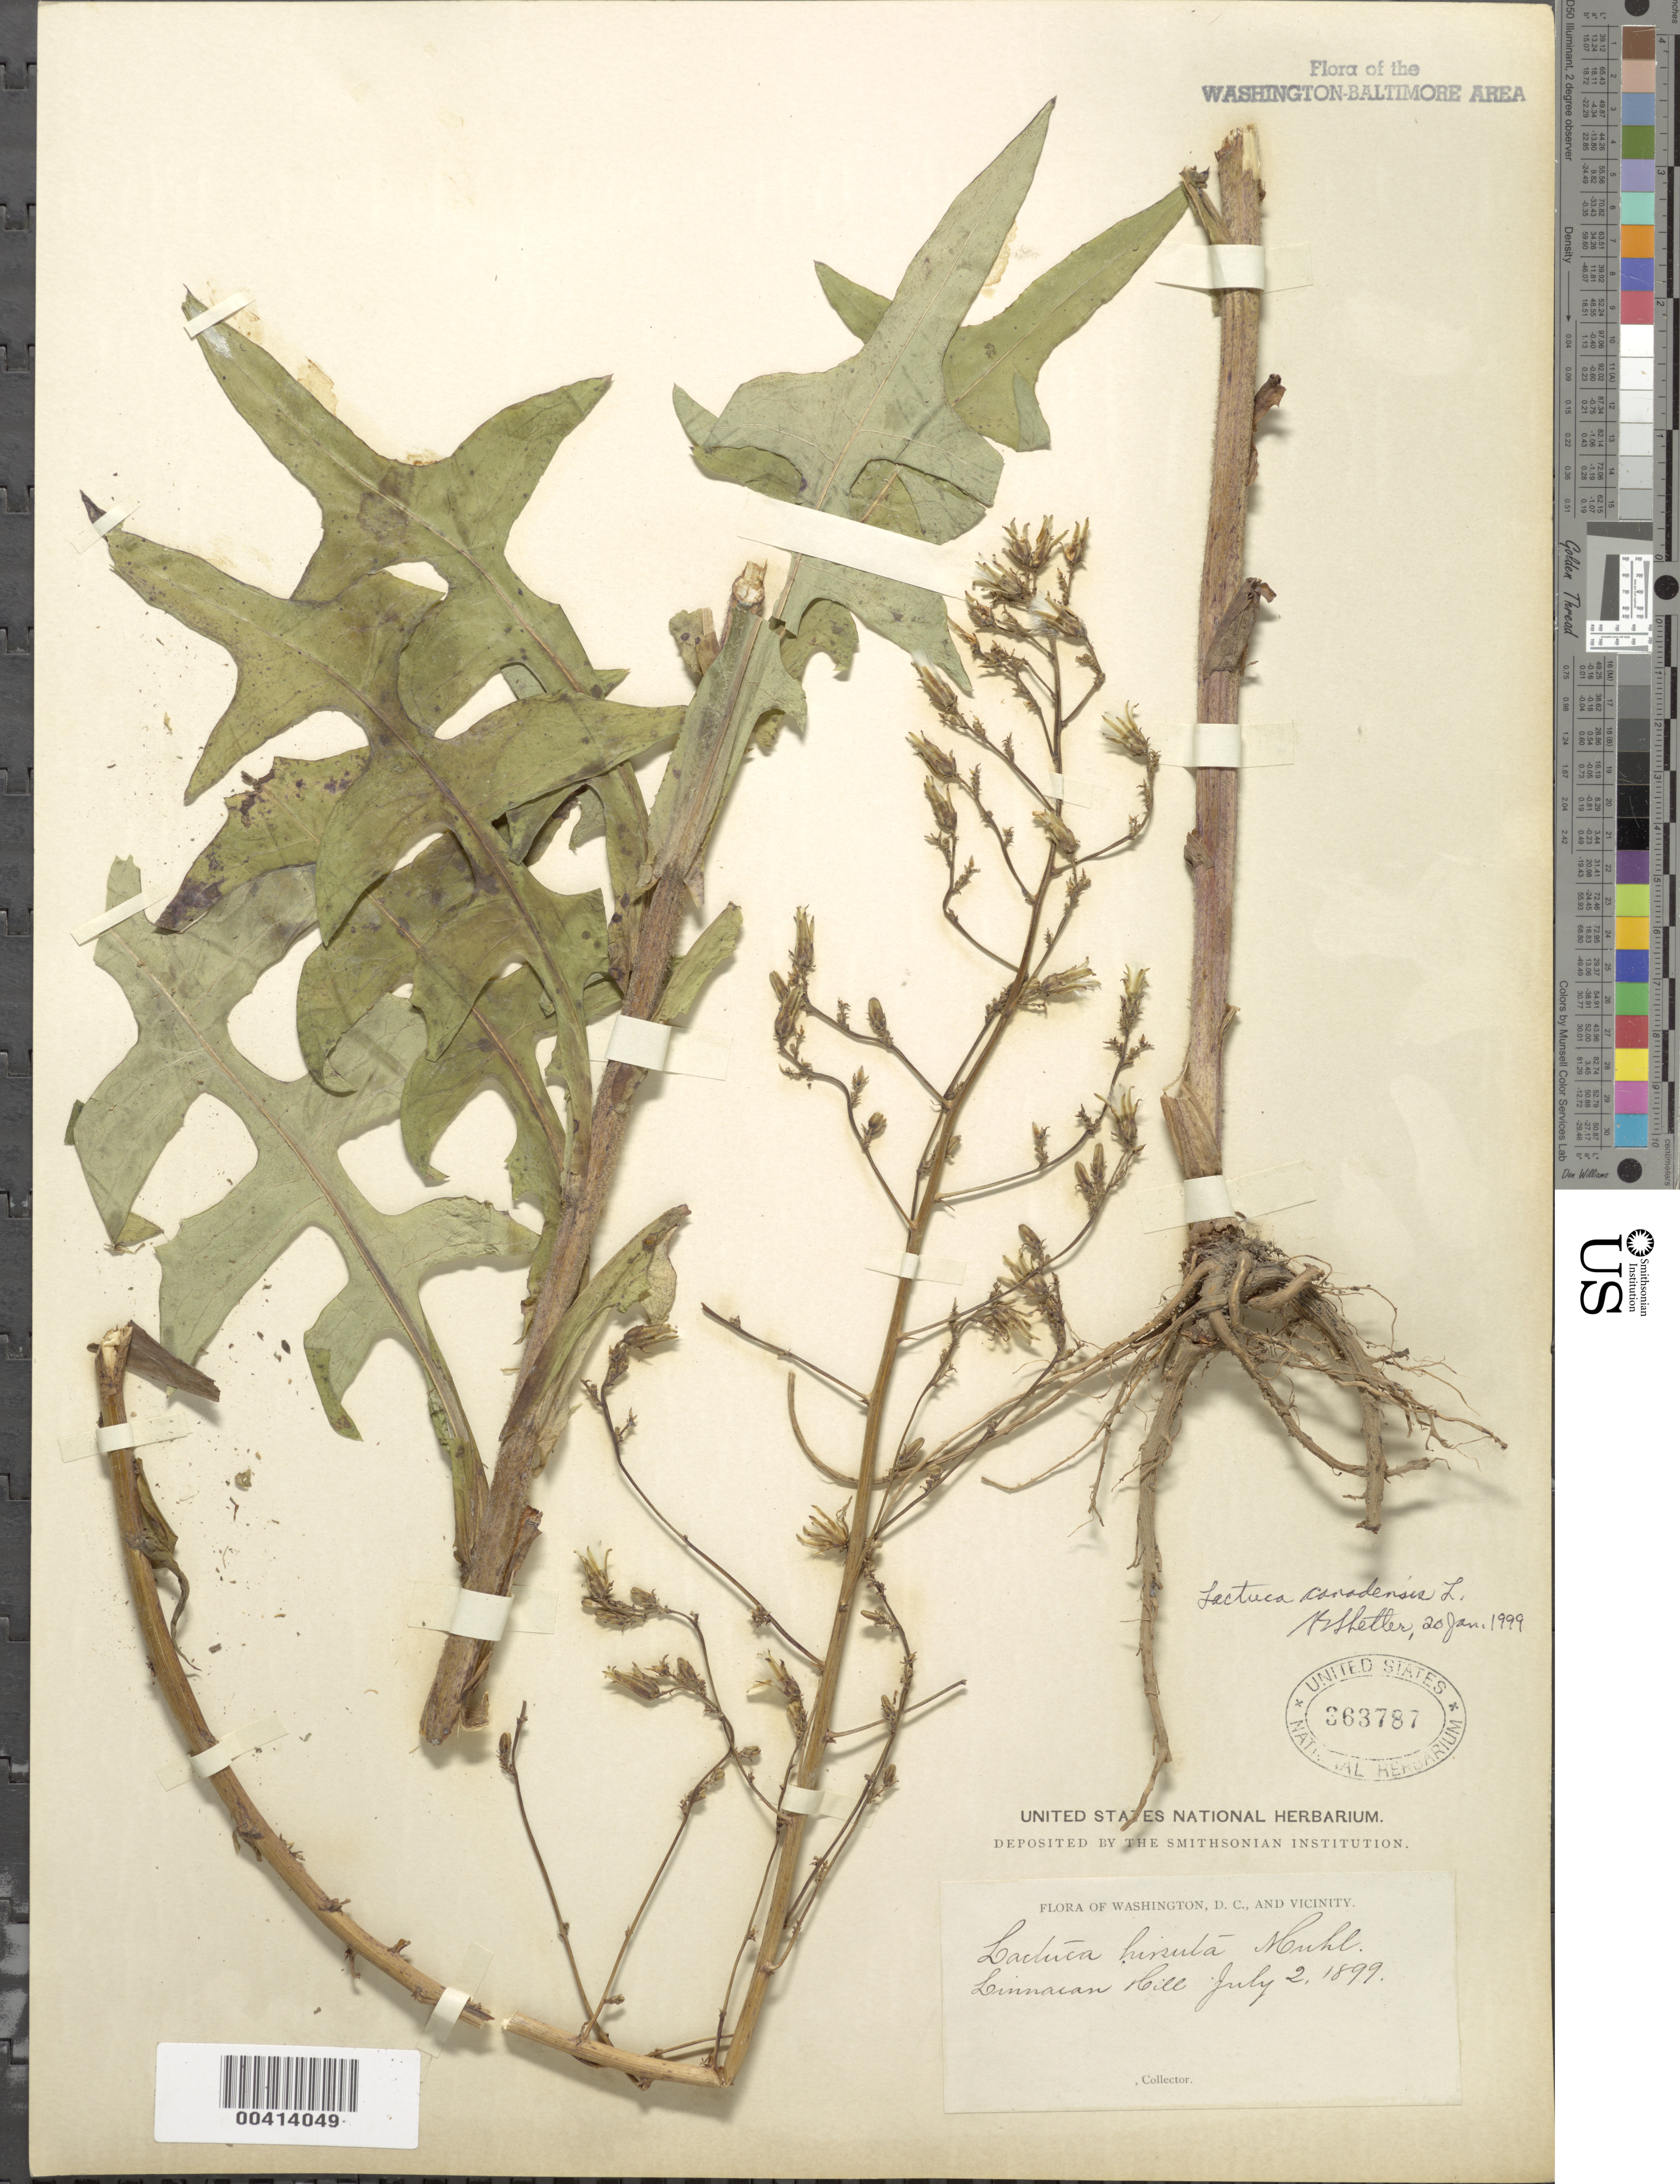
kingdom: Plantae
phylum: Tracheophyta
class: Magnoliopsida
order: Asterales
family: Asteraceae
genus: Lactuca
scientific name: Lactuca canadensis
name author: L.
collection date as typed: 02 Jul 1899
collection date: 1899-07-02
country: United States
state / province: District of Columbia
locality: Linnaean Hill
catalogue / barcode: US 363787